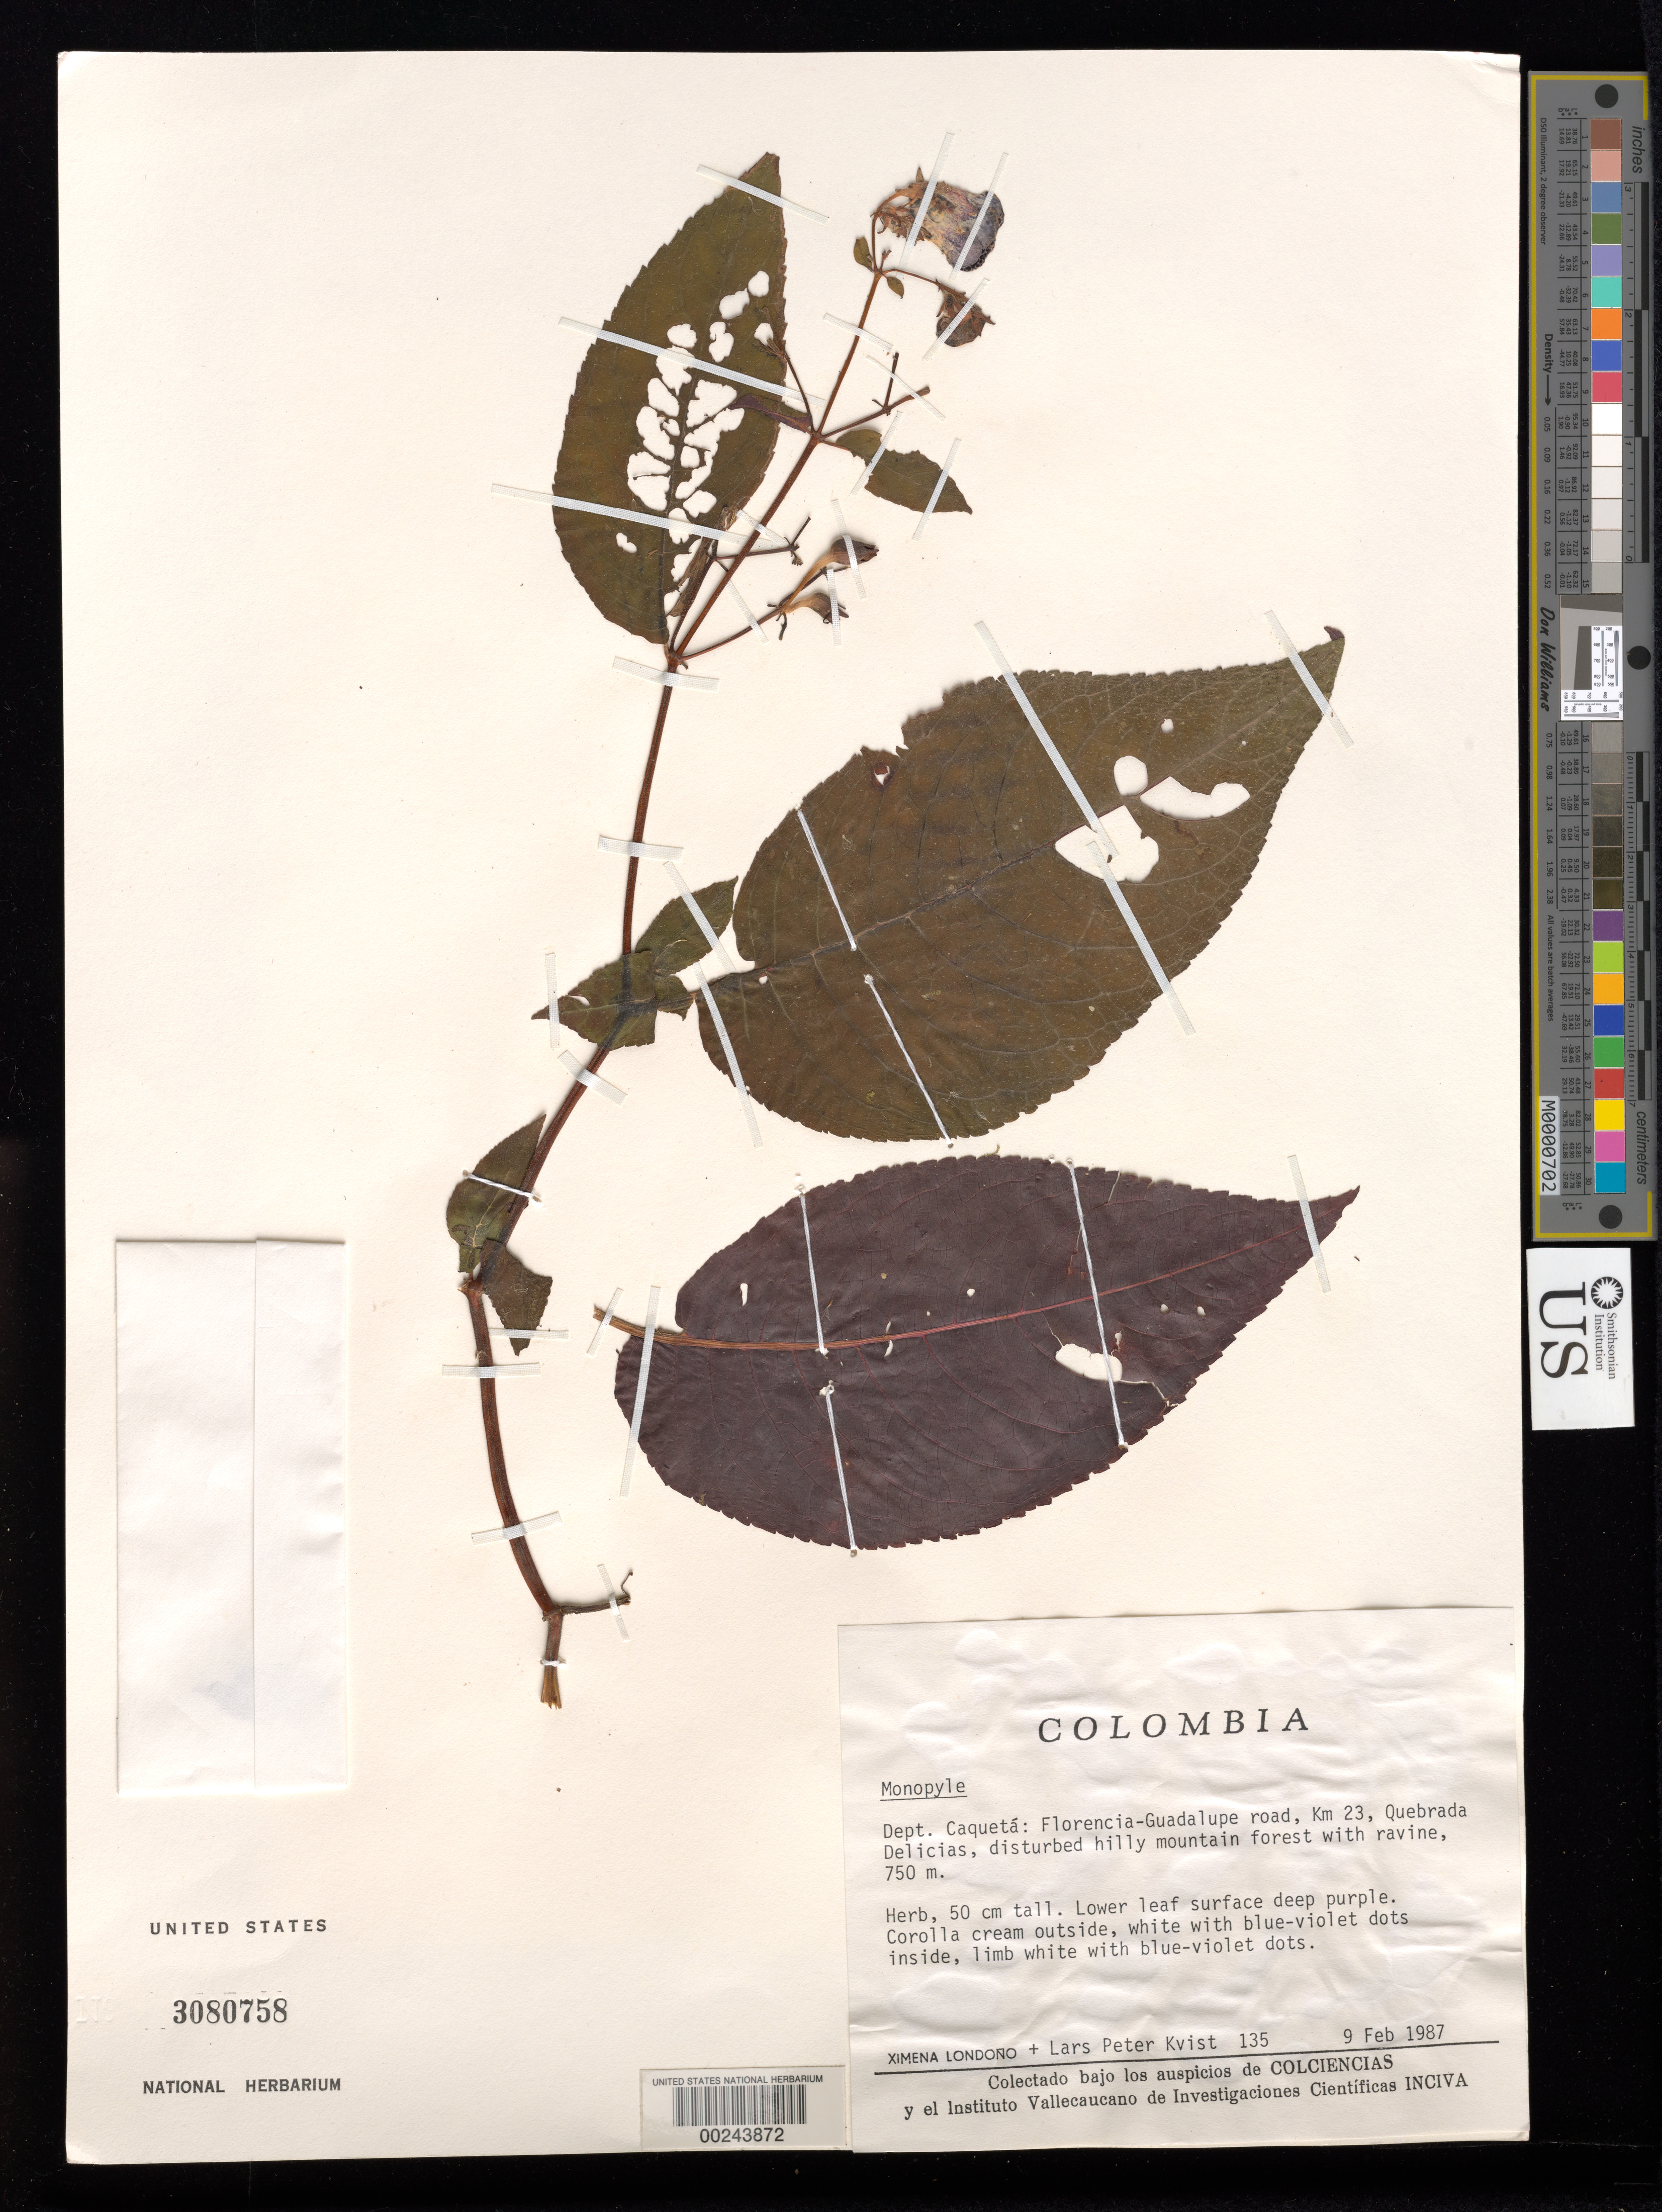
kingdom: Plantae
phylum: Tracheophyta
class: Magnoliopsida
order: Lamiales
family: Gesneriaceae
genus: Monopyle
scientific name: Monopyle sp.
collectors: X. Londoño & L. P. Kvist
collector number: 135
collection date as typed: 09 Feb 1987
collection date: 1987-02-09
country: Colombia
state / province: Caquetá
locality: Florencia - Guadalupe road, km 23, Quebrada Delicias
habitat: Disturbed hilly mountain forest with ravine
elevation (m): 750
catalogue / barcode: US 3080758